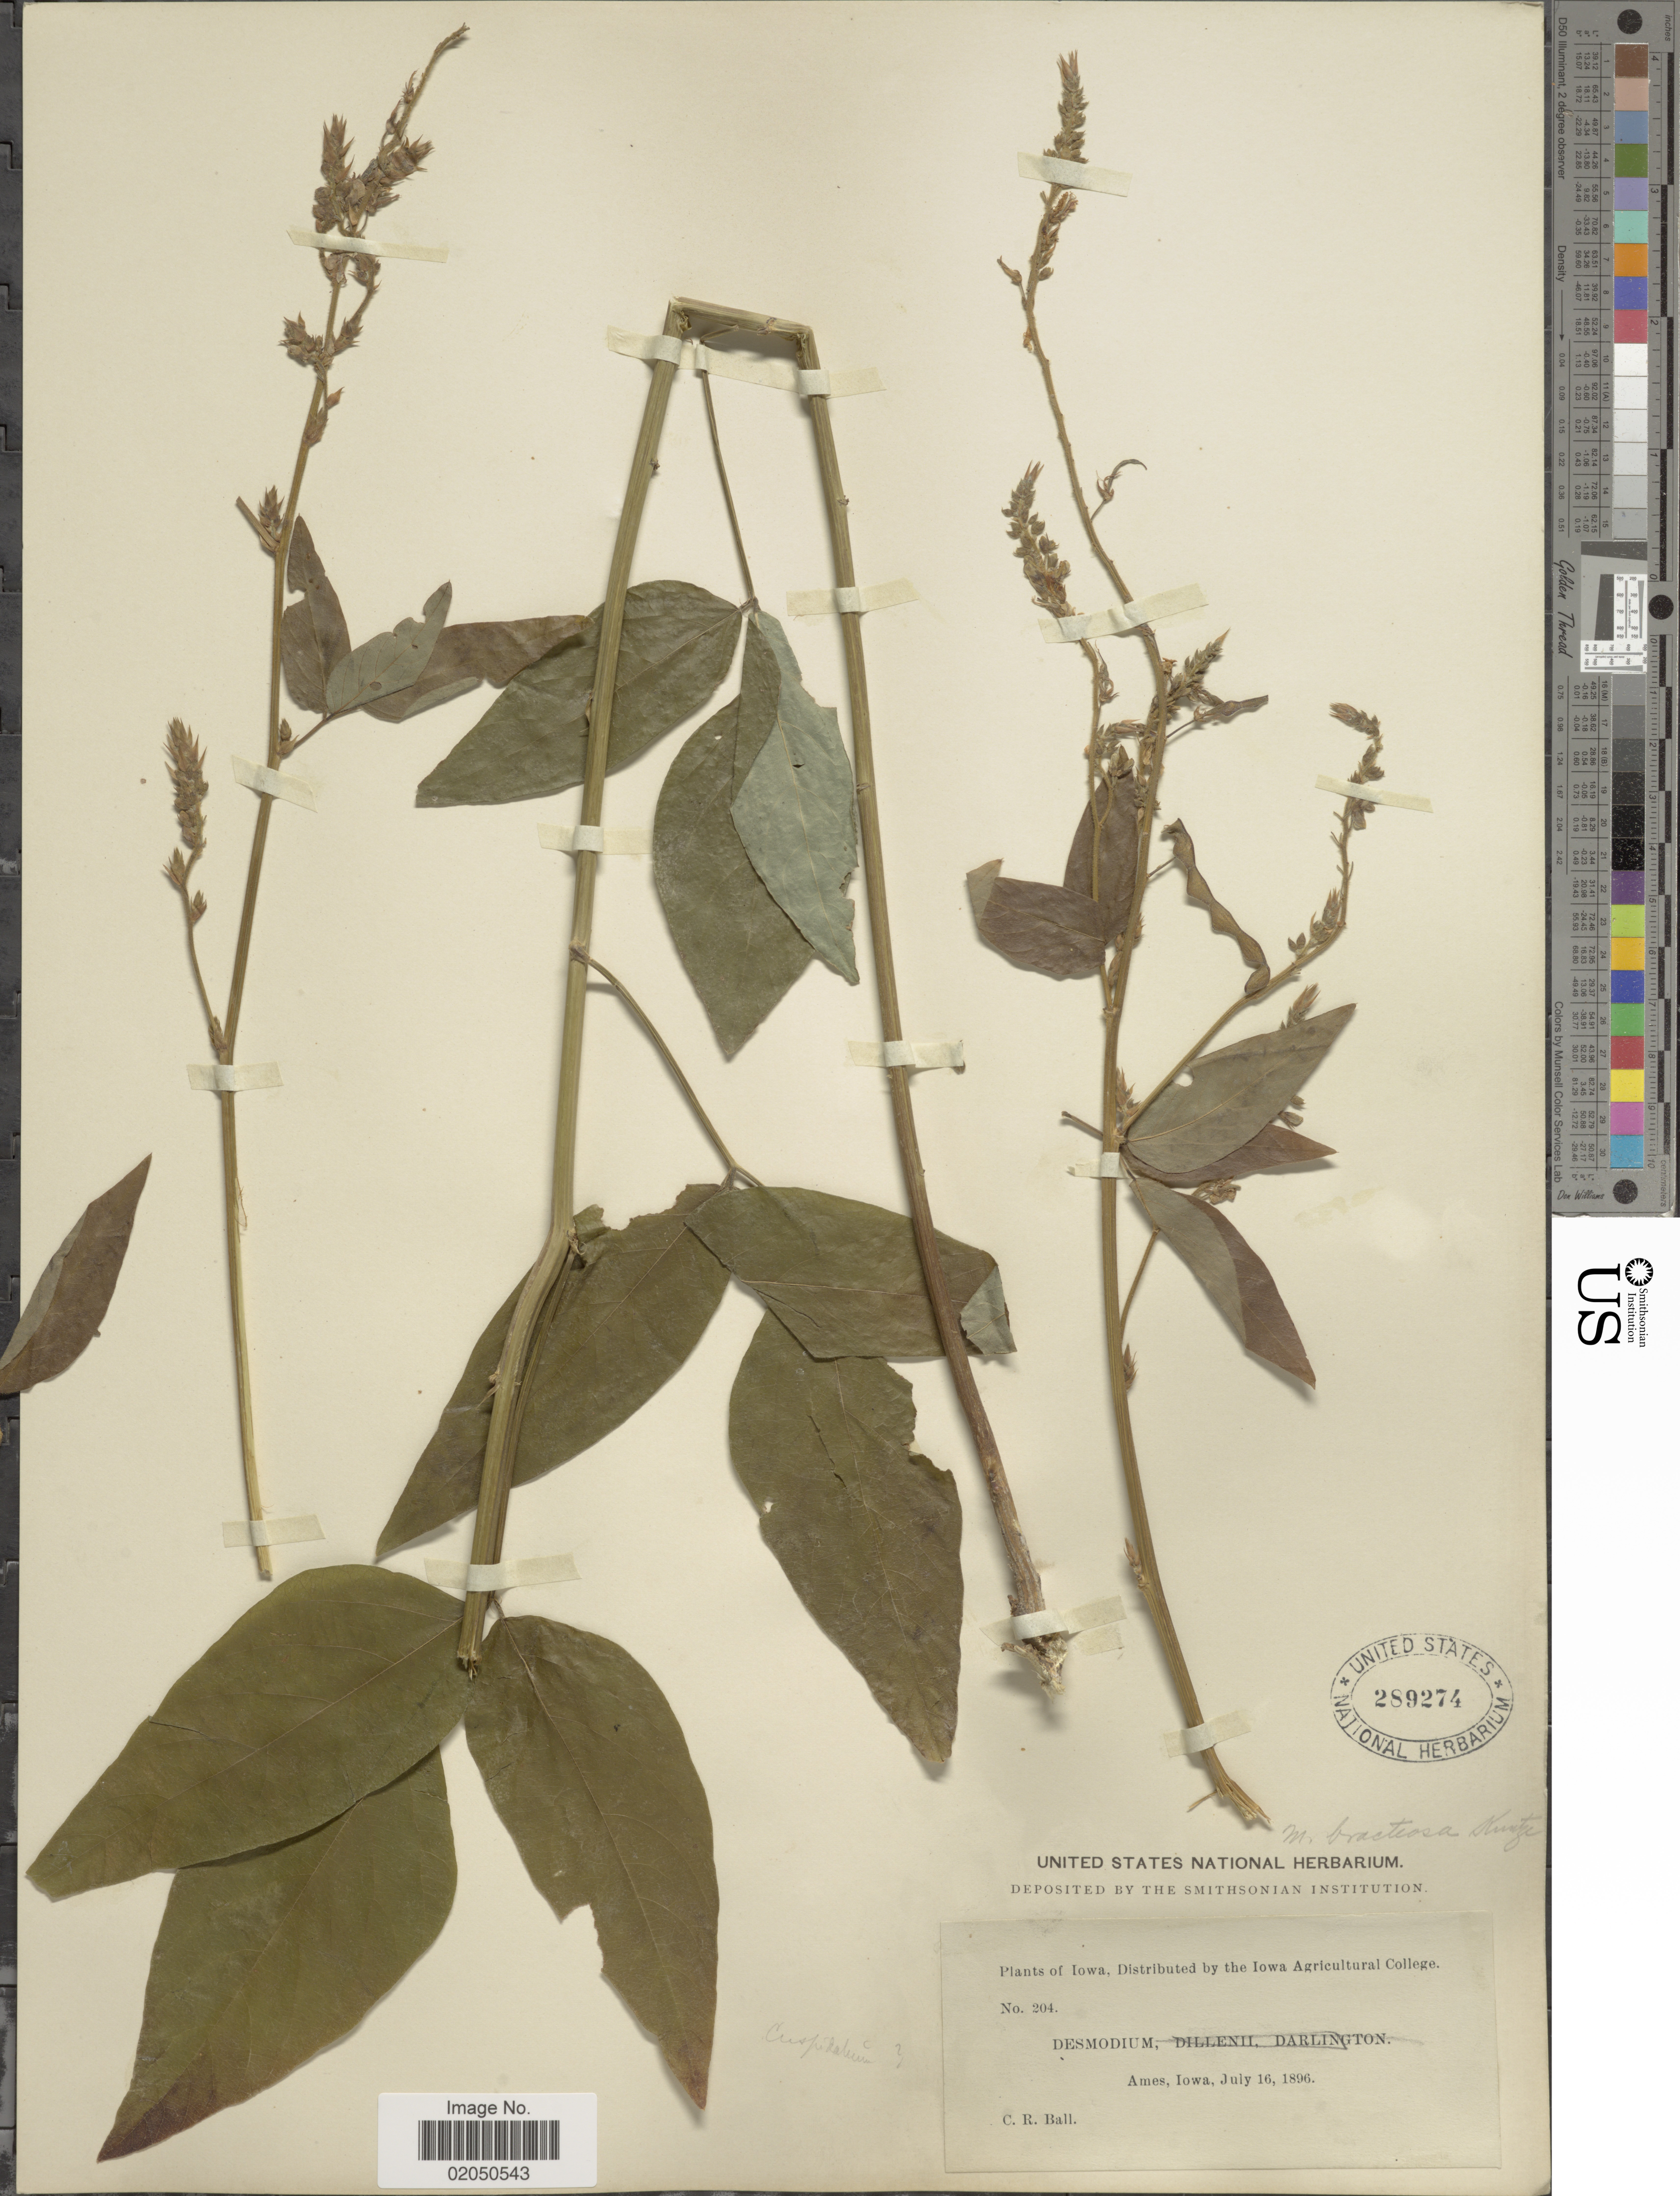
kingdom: Plantae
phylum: Tracheophyta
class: Magnoliopsida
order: Fabales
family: Fabaceae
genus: Desmodium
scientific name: Desmodium cuspidatum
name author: (Muhl. ex Willd.) Loudon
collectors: C. R. Ball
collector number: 204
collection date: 1896-07-16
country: United States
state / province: Iowa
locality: Ames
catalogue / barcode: US 289274